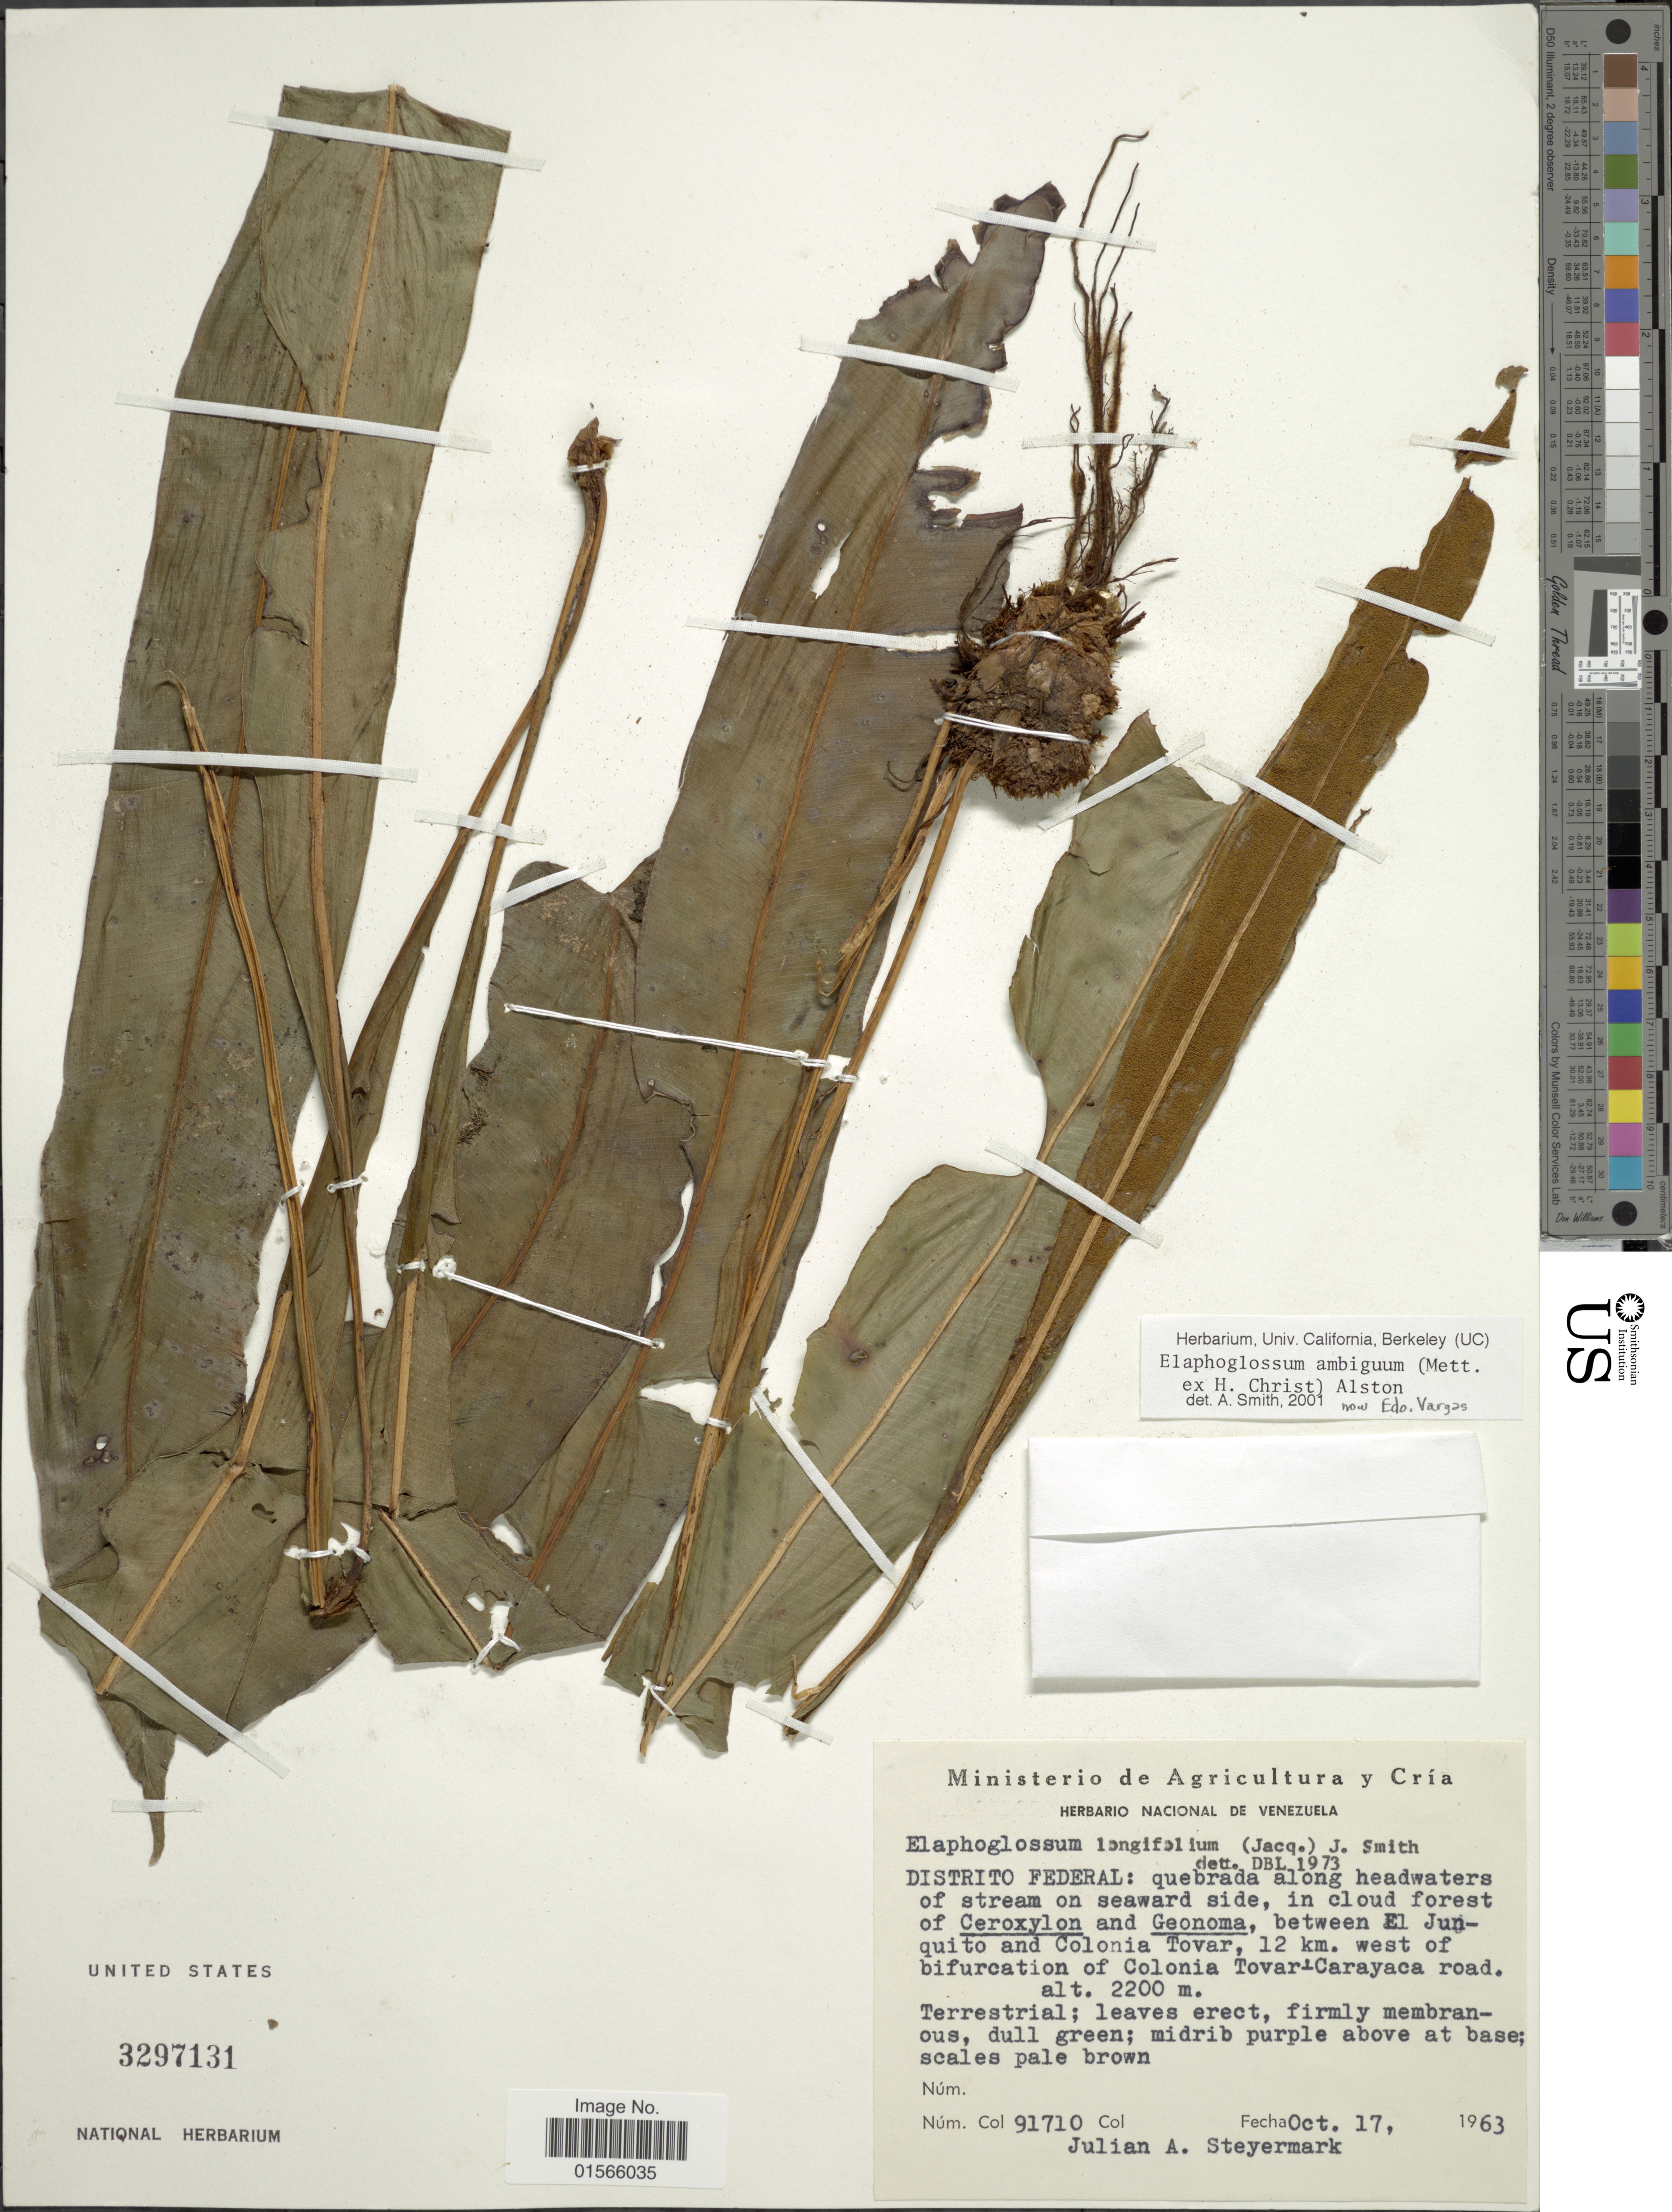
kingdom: Plantae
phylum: Tracheophyta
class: Polypodiopsida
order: Polypodiales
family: Dryopteridaceae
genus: Elaphoglossum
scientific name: Elaphoglossum ambiguum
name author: (Mett. ex Christ) Alston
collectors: J. Steyermark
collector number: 91710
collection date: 1963-10-17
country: Venezuela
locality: Distrito Federal: quebrada along headwaters of stream on seawrd side, between El Junquito and Colonia Tovar, 12 km. west of bifurcation and Colonia Tovar-Carayaca road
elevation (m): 2200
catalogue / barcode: US 3297131